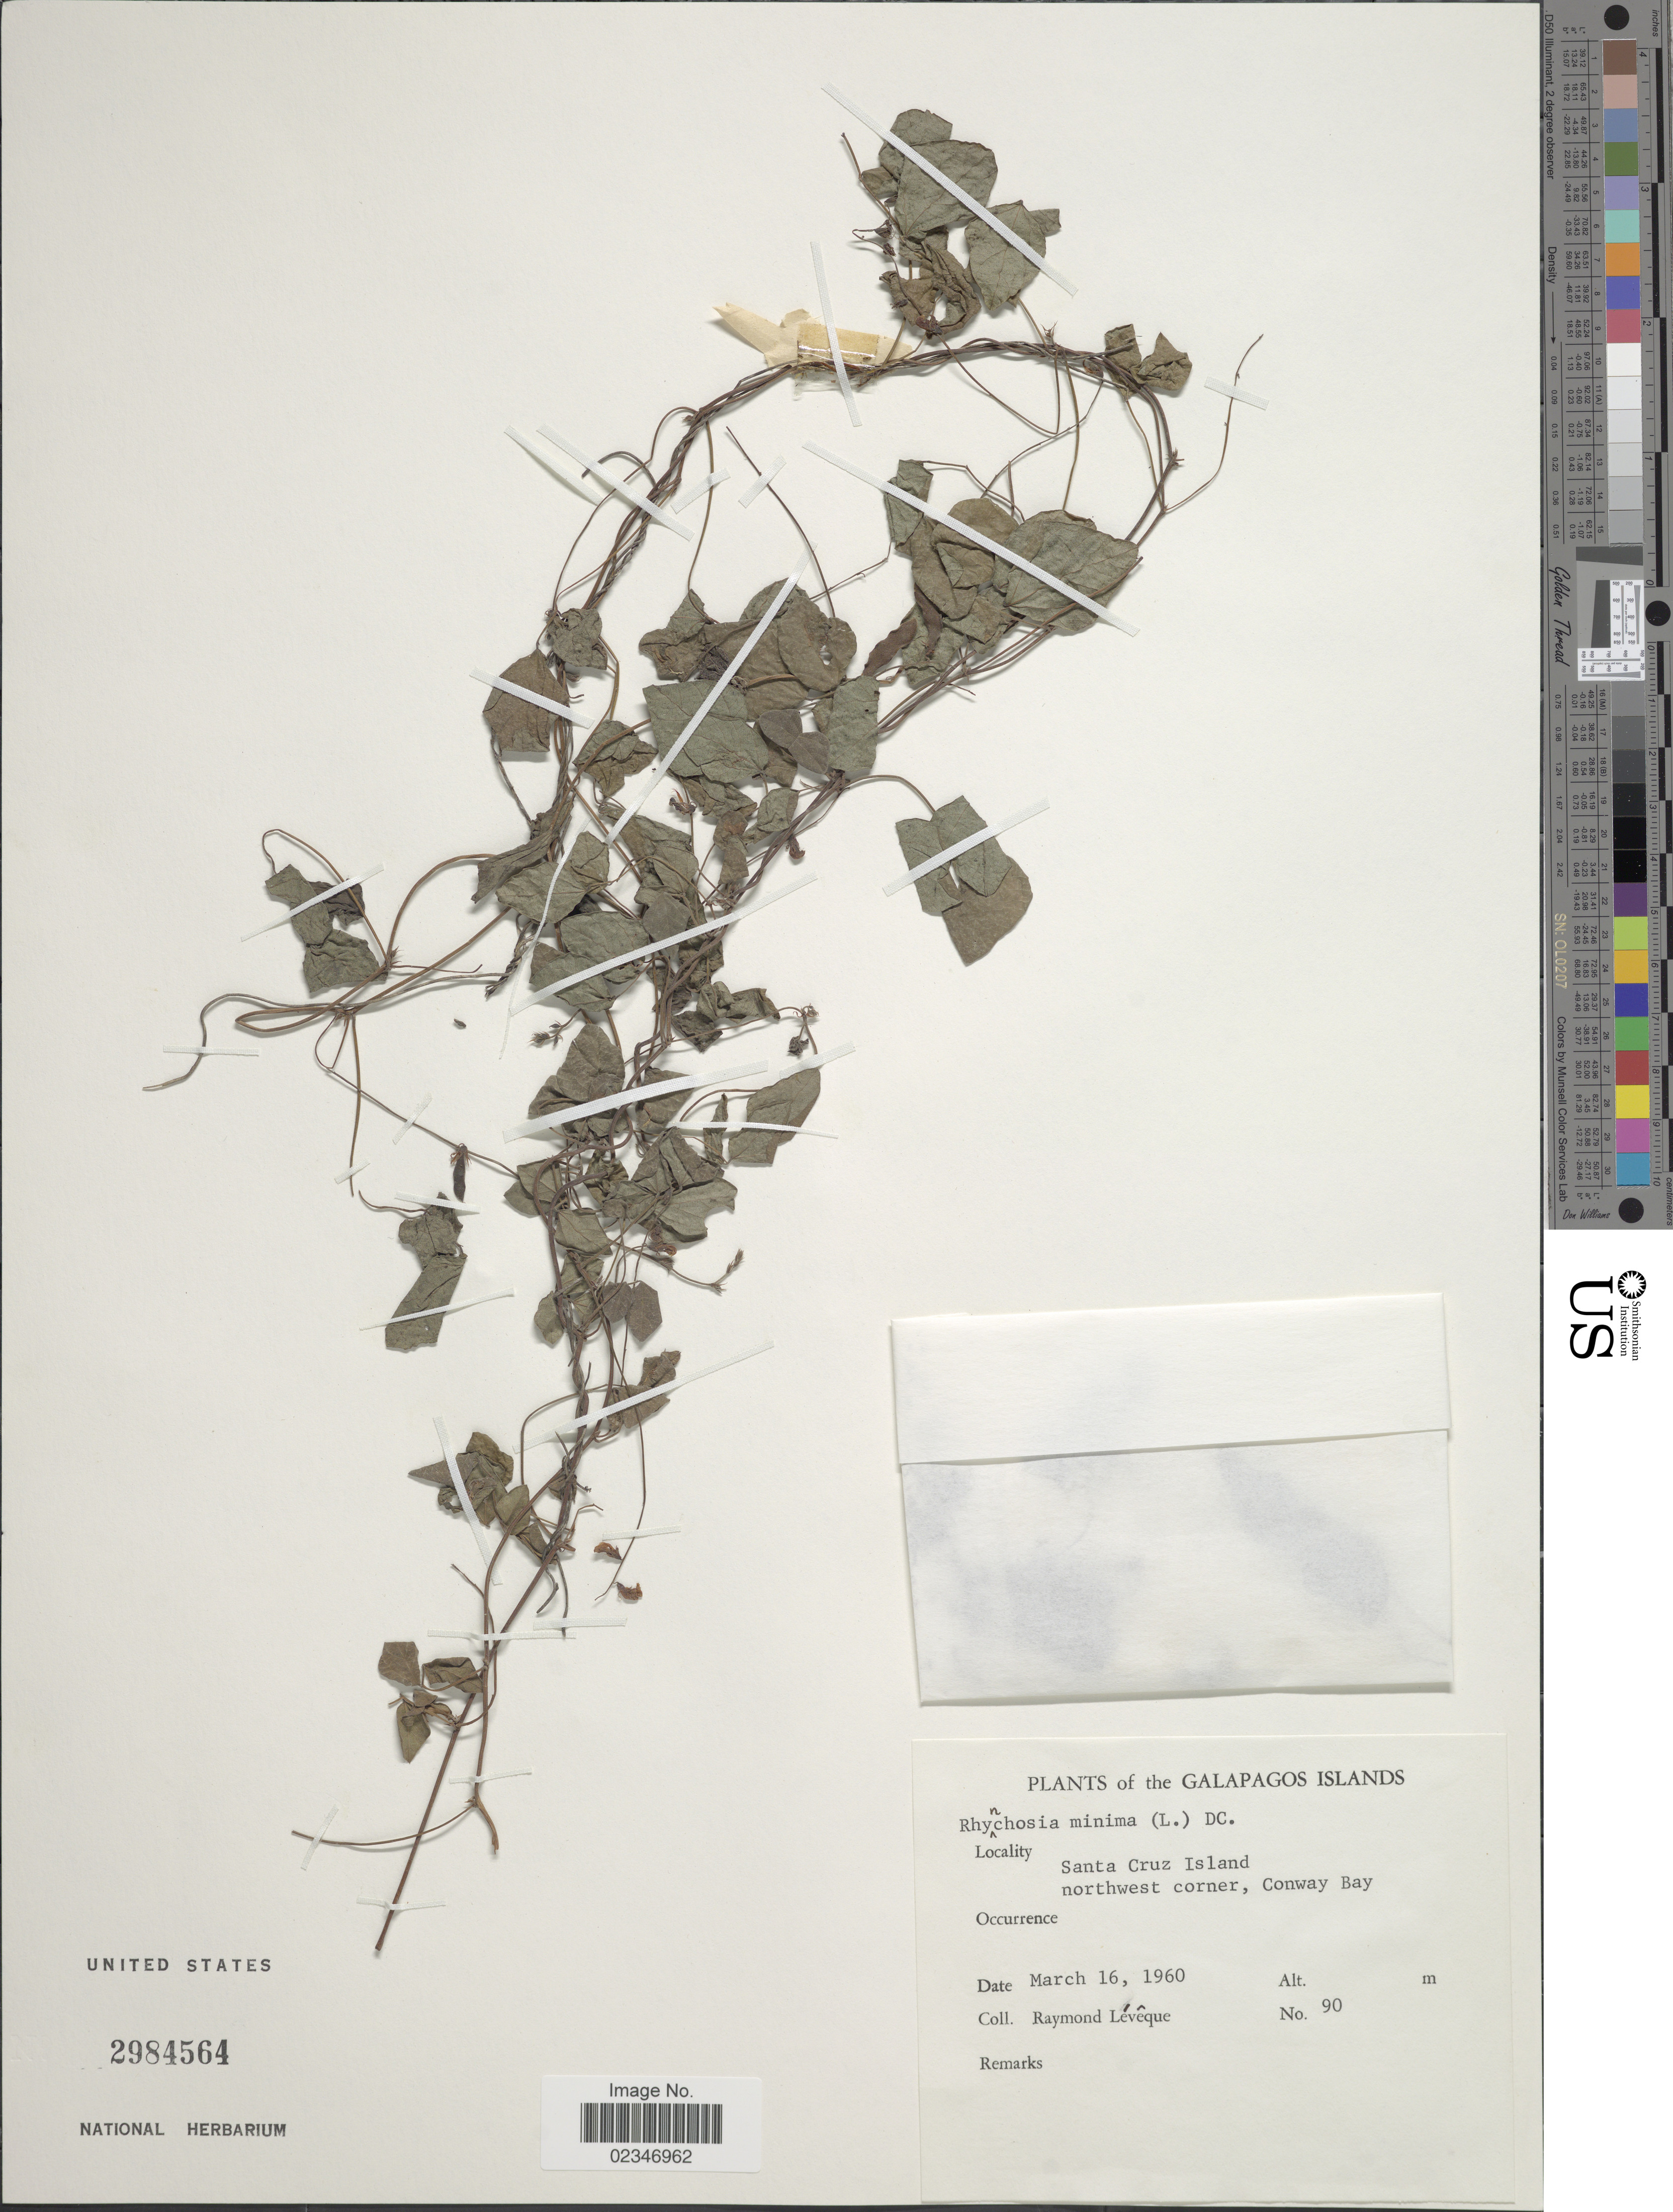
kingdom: Plantae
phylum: Tracheophyta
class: Magnoliopsida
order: Fabales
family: Fabaceae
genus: Rhynchosia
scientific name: Rhynchosia minima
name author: (L.) DC.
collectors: R. Lévêque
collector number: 90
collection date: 1960-03-16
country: Ecuador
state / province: Colón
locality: The Galapagos Islands, Santa Cruz Island, northwest corner, Conway Bay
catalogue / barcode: US 2984564